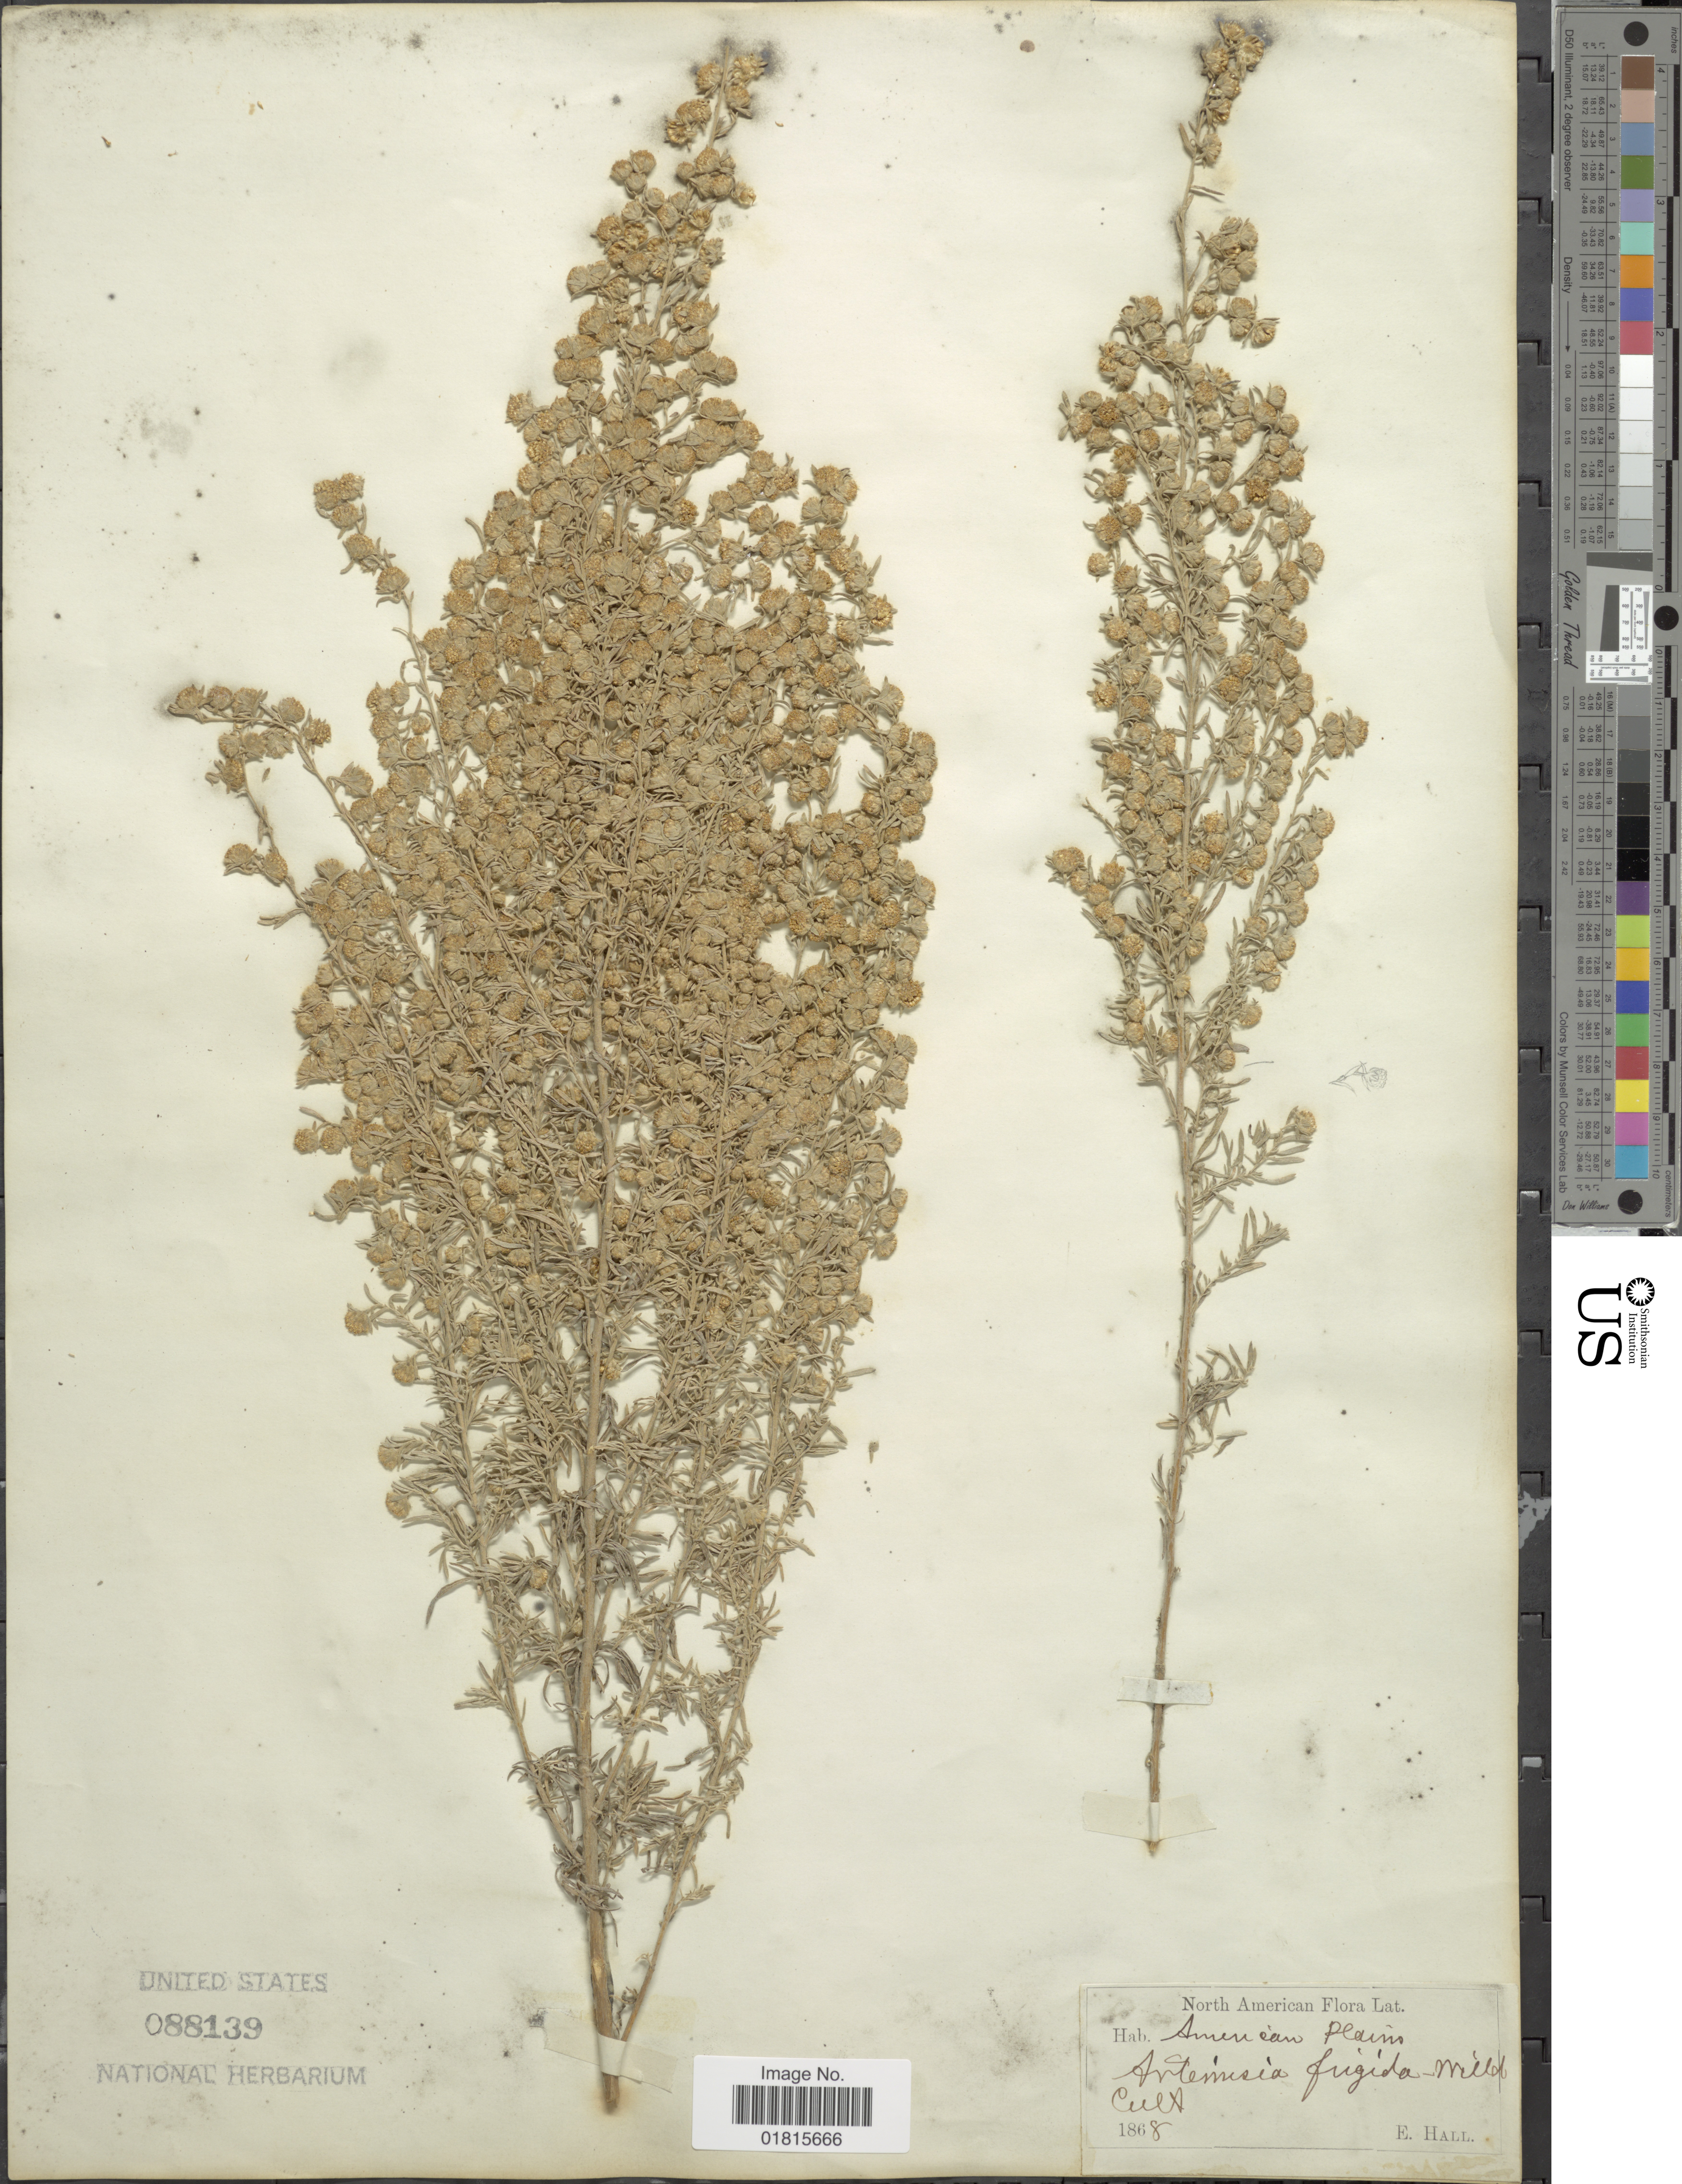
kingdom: Plantae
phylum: Tracheophyta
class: Magnoliopsida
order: Asterales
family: Asteraceae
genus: Artemisia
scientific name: Artemisia frigida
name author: Willd.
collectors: E. Hall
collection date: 1868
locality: North America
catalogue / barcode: US 88139